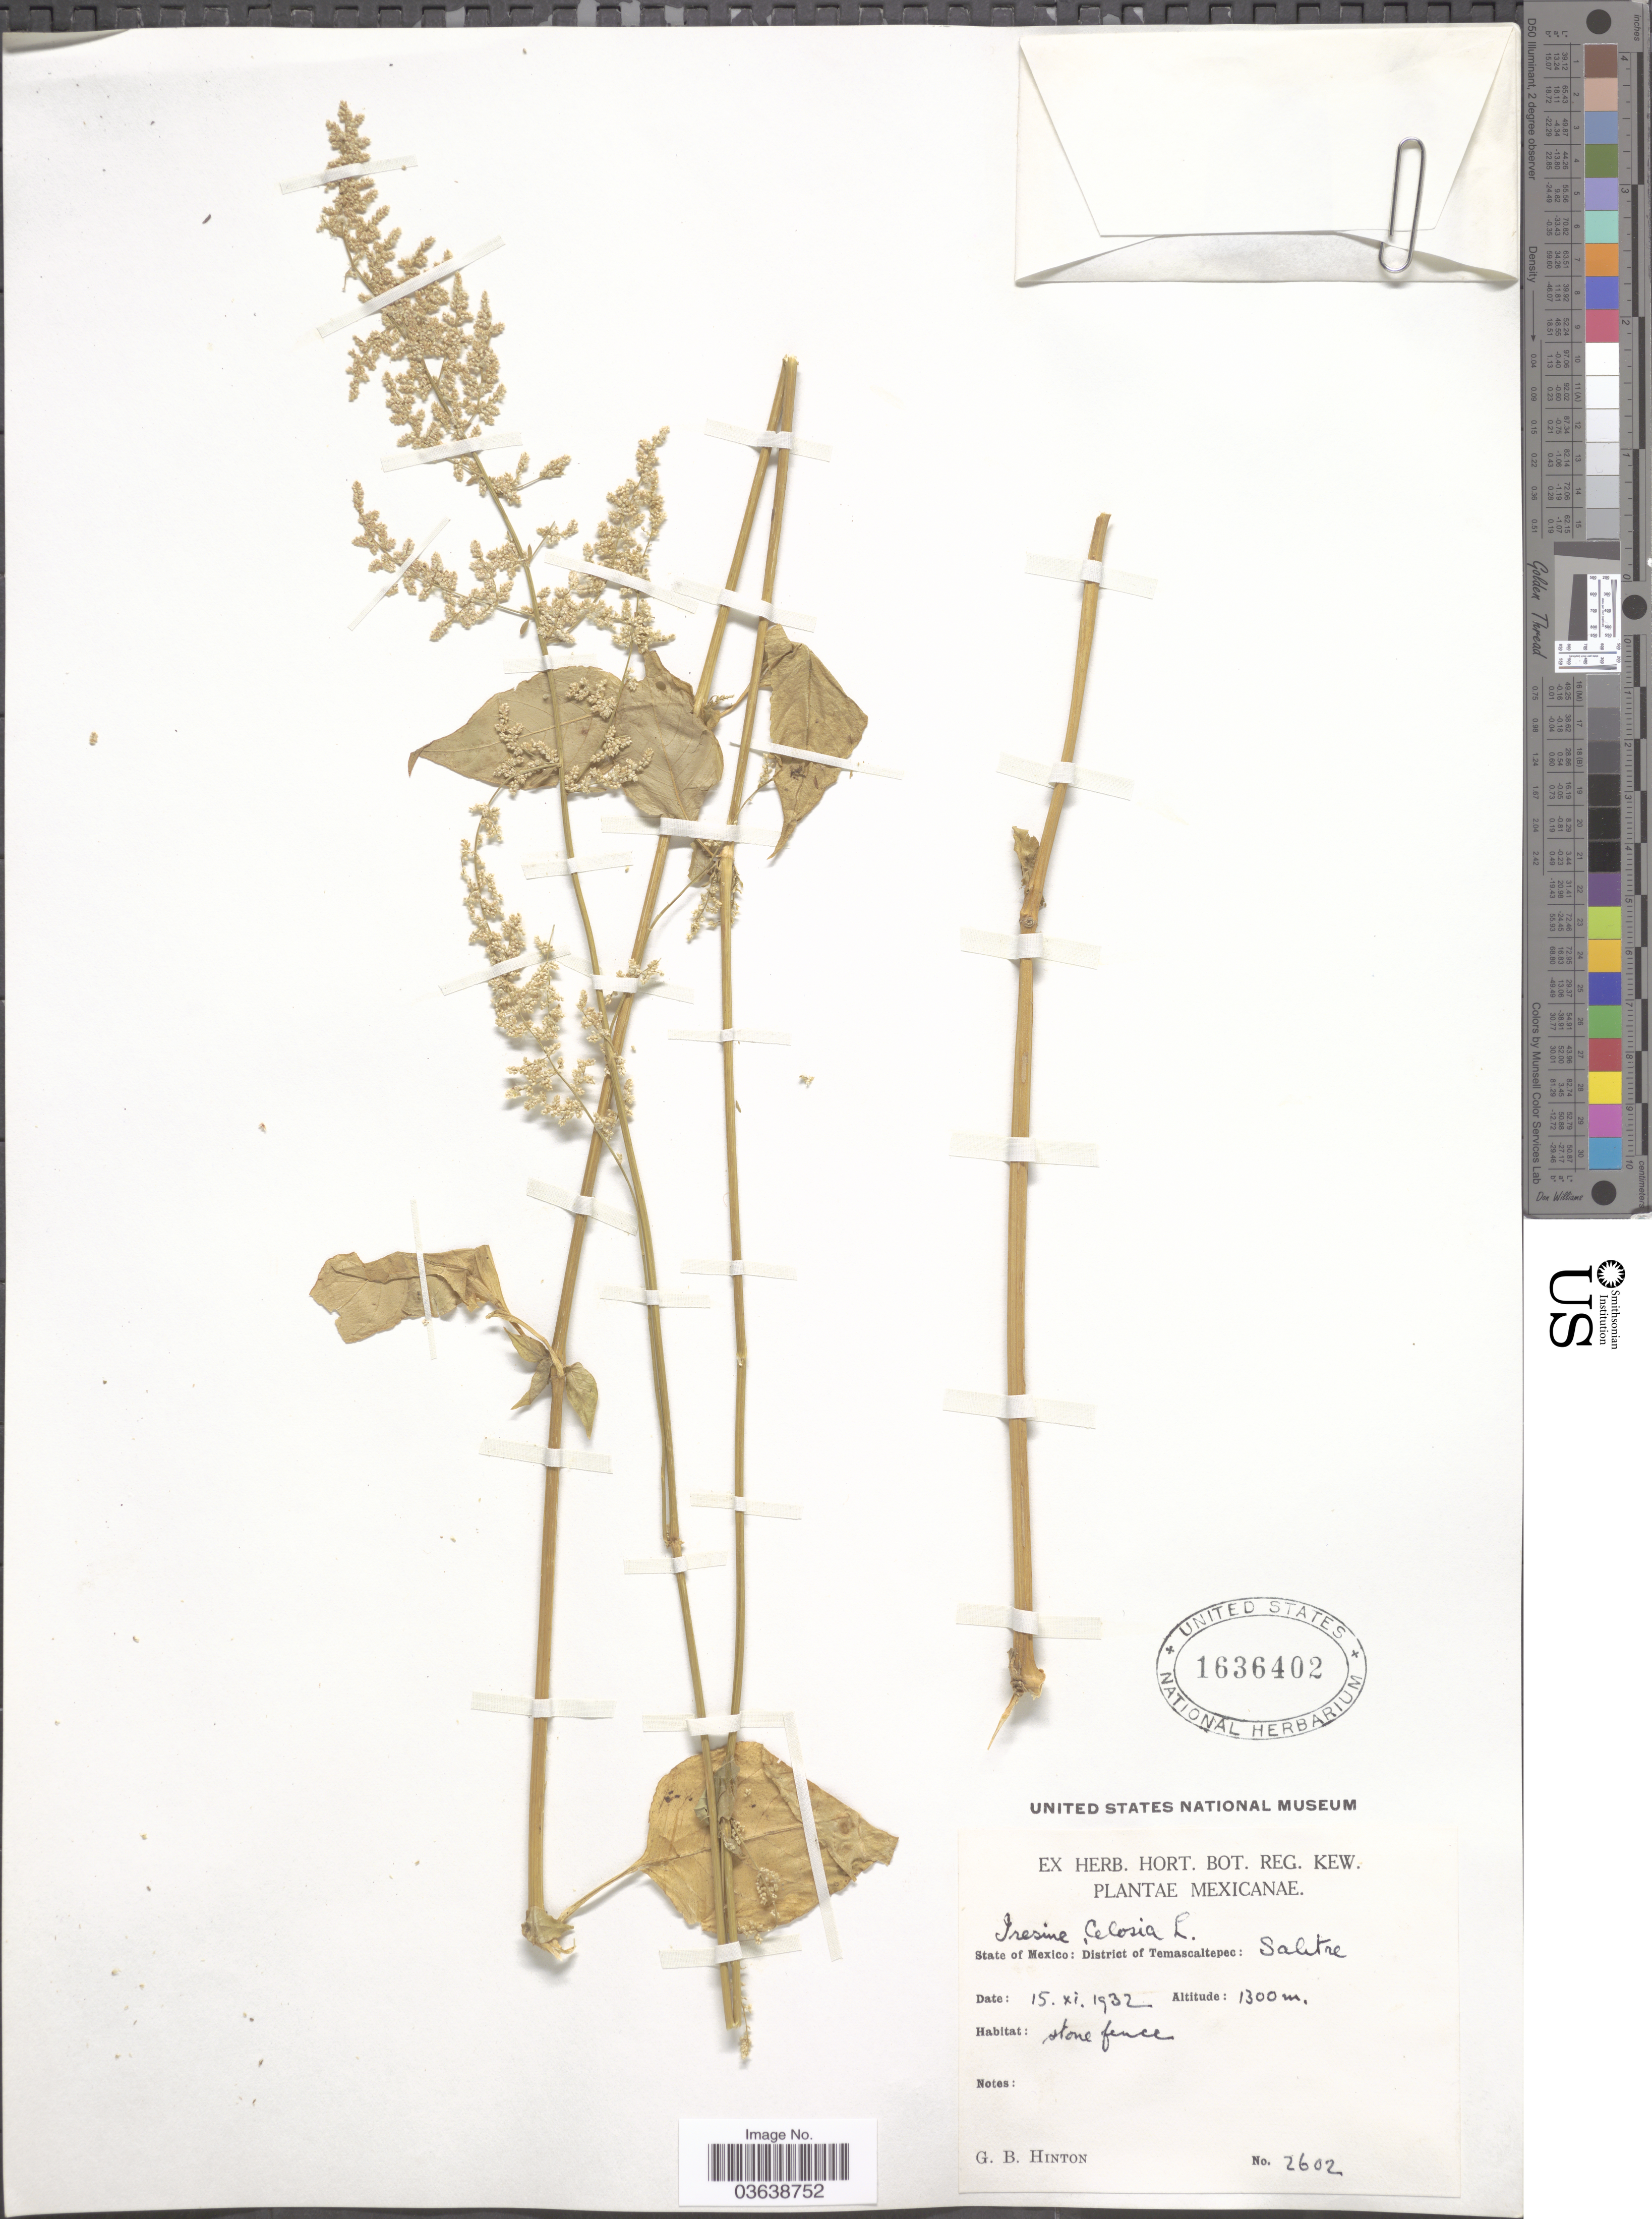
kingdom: Plantae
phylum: Tracheophyta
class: Magnoliopsida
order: Caryophyllales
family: Amaranthaceae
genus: Iresine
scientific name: Iresine celosia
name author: L.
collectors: G. B. Hinton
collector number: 2602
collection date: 1932-11-15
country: Mexico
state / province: México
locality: District of Temascaltepec: Salitre.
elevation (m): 1300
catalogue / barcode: US 1636402